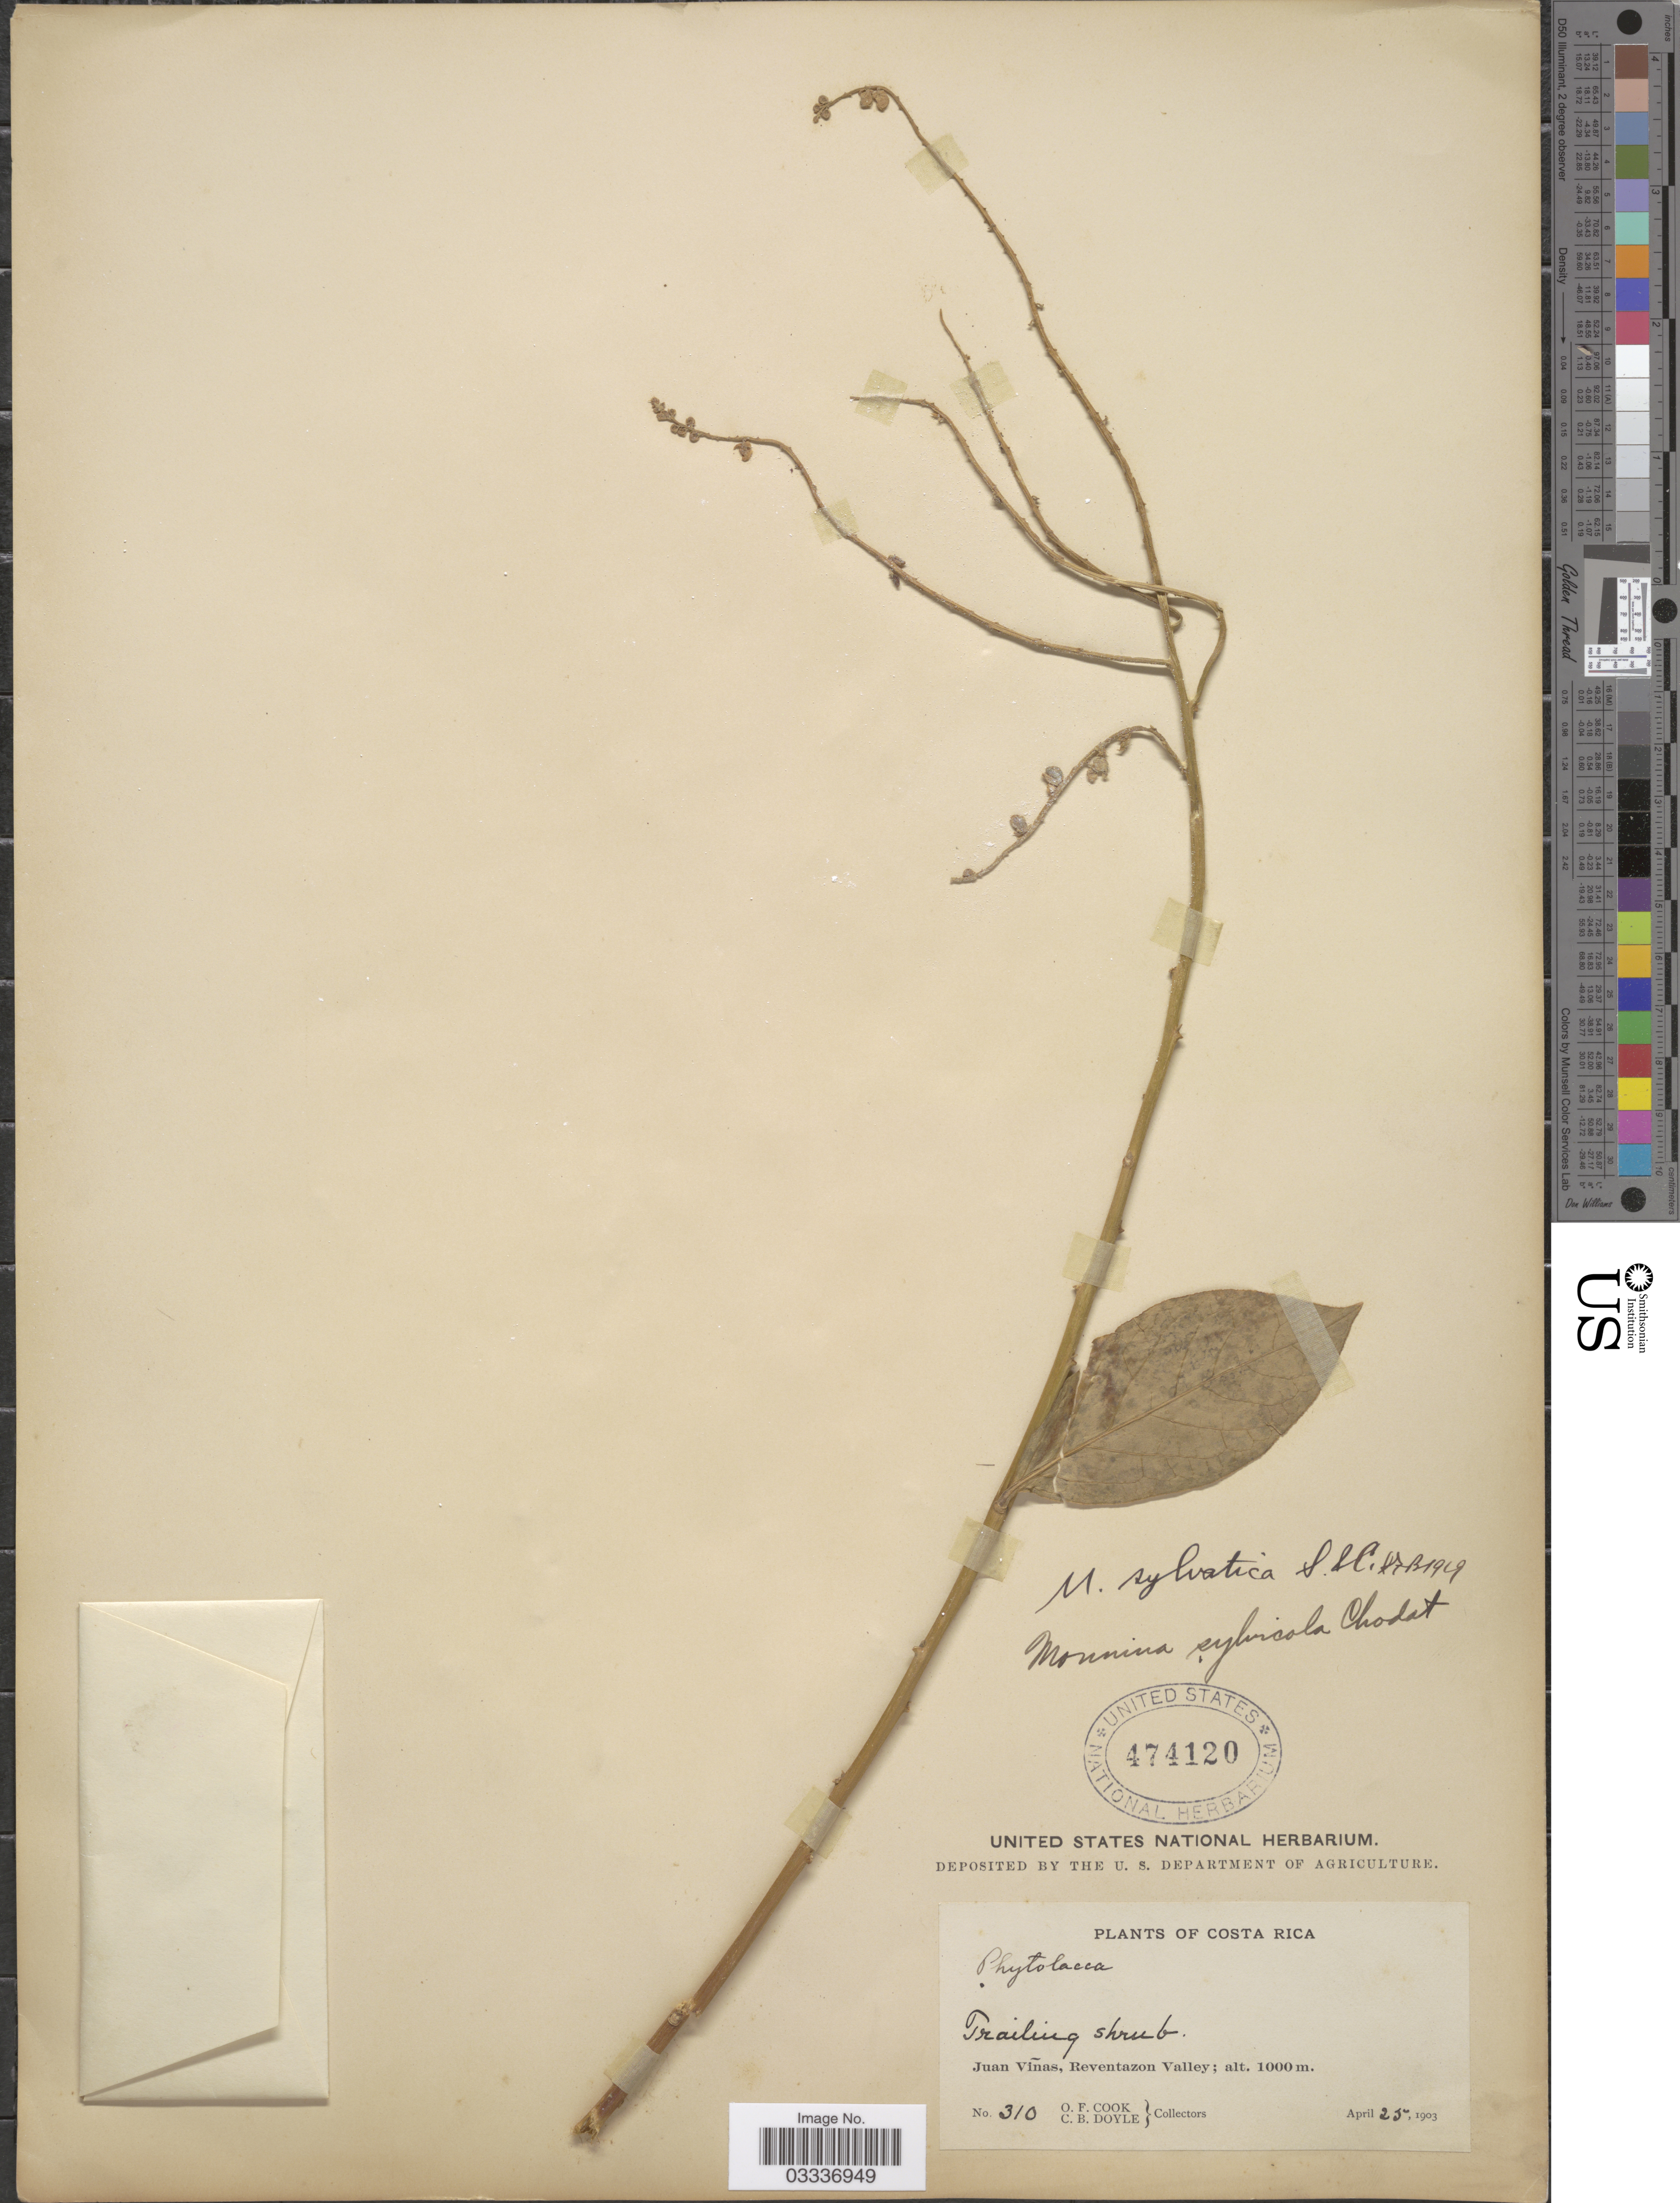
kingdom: Plantae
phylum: Tracheophyta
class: Magnoliopsida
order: Fabales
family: Polygalaceae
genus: Monnina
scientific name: Monnina sylvatica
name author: Schltdl. & Cham.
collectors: O. F. Cook & C. Doyle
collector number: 310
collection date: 1903-04-25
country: Costa Rica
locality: Juan Viñas, Reventazon Valley.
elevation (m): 1000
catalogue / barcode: US 474120